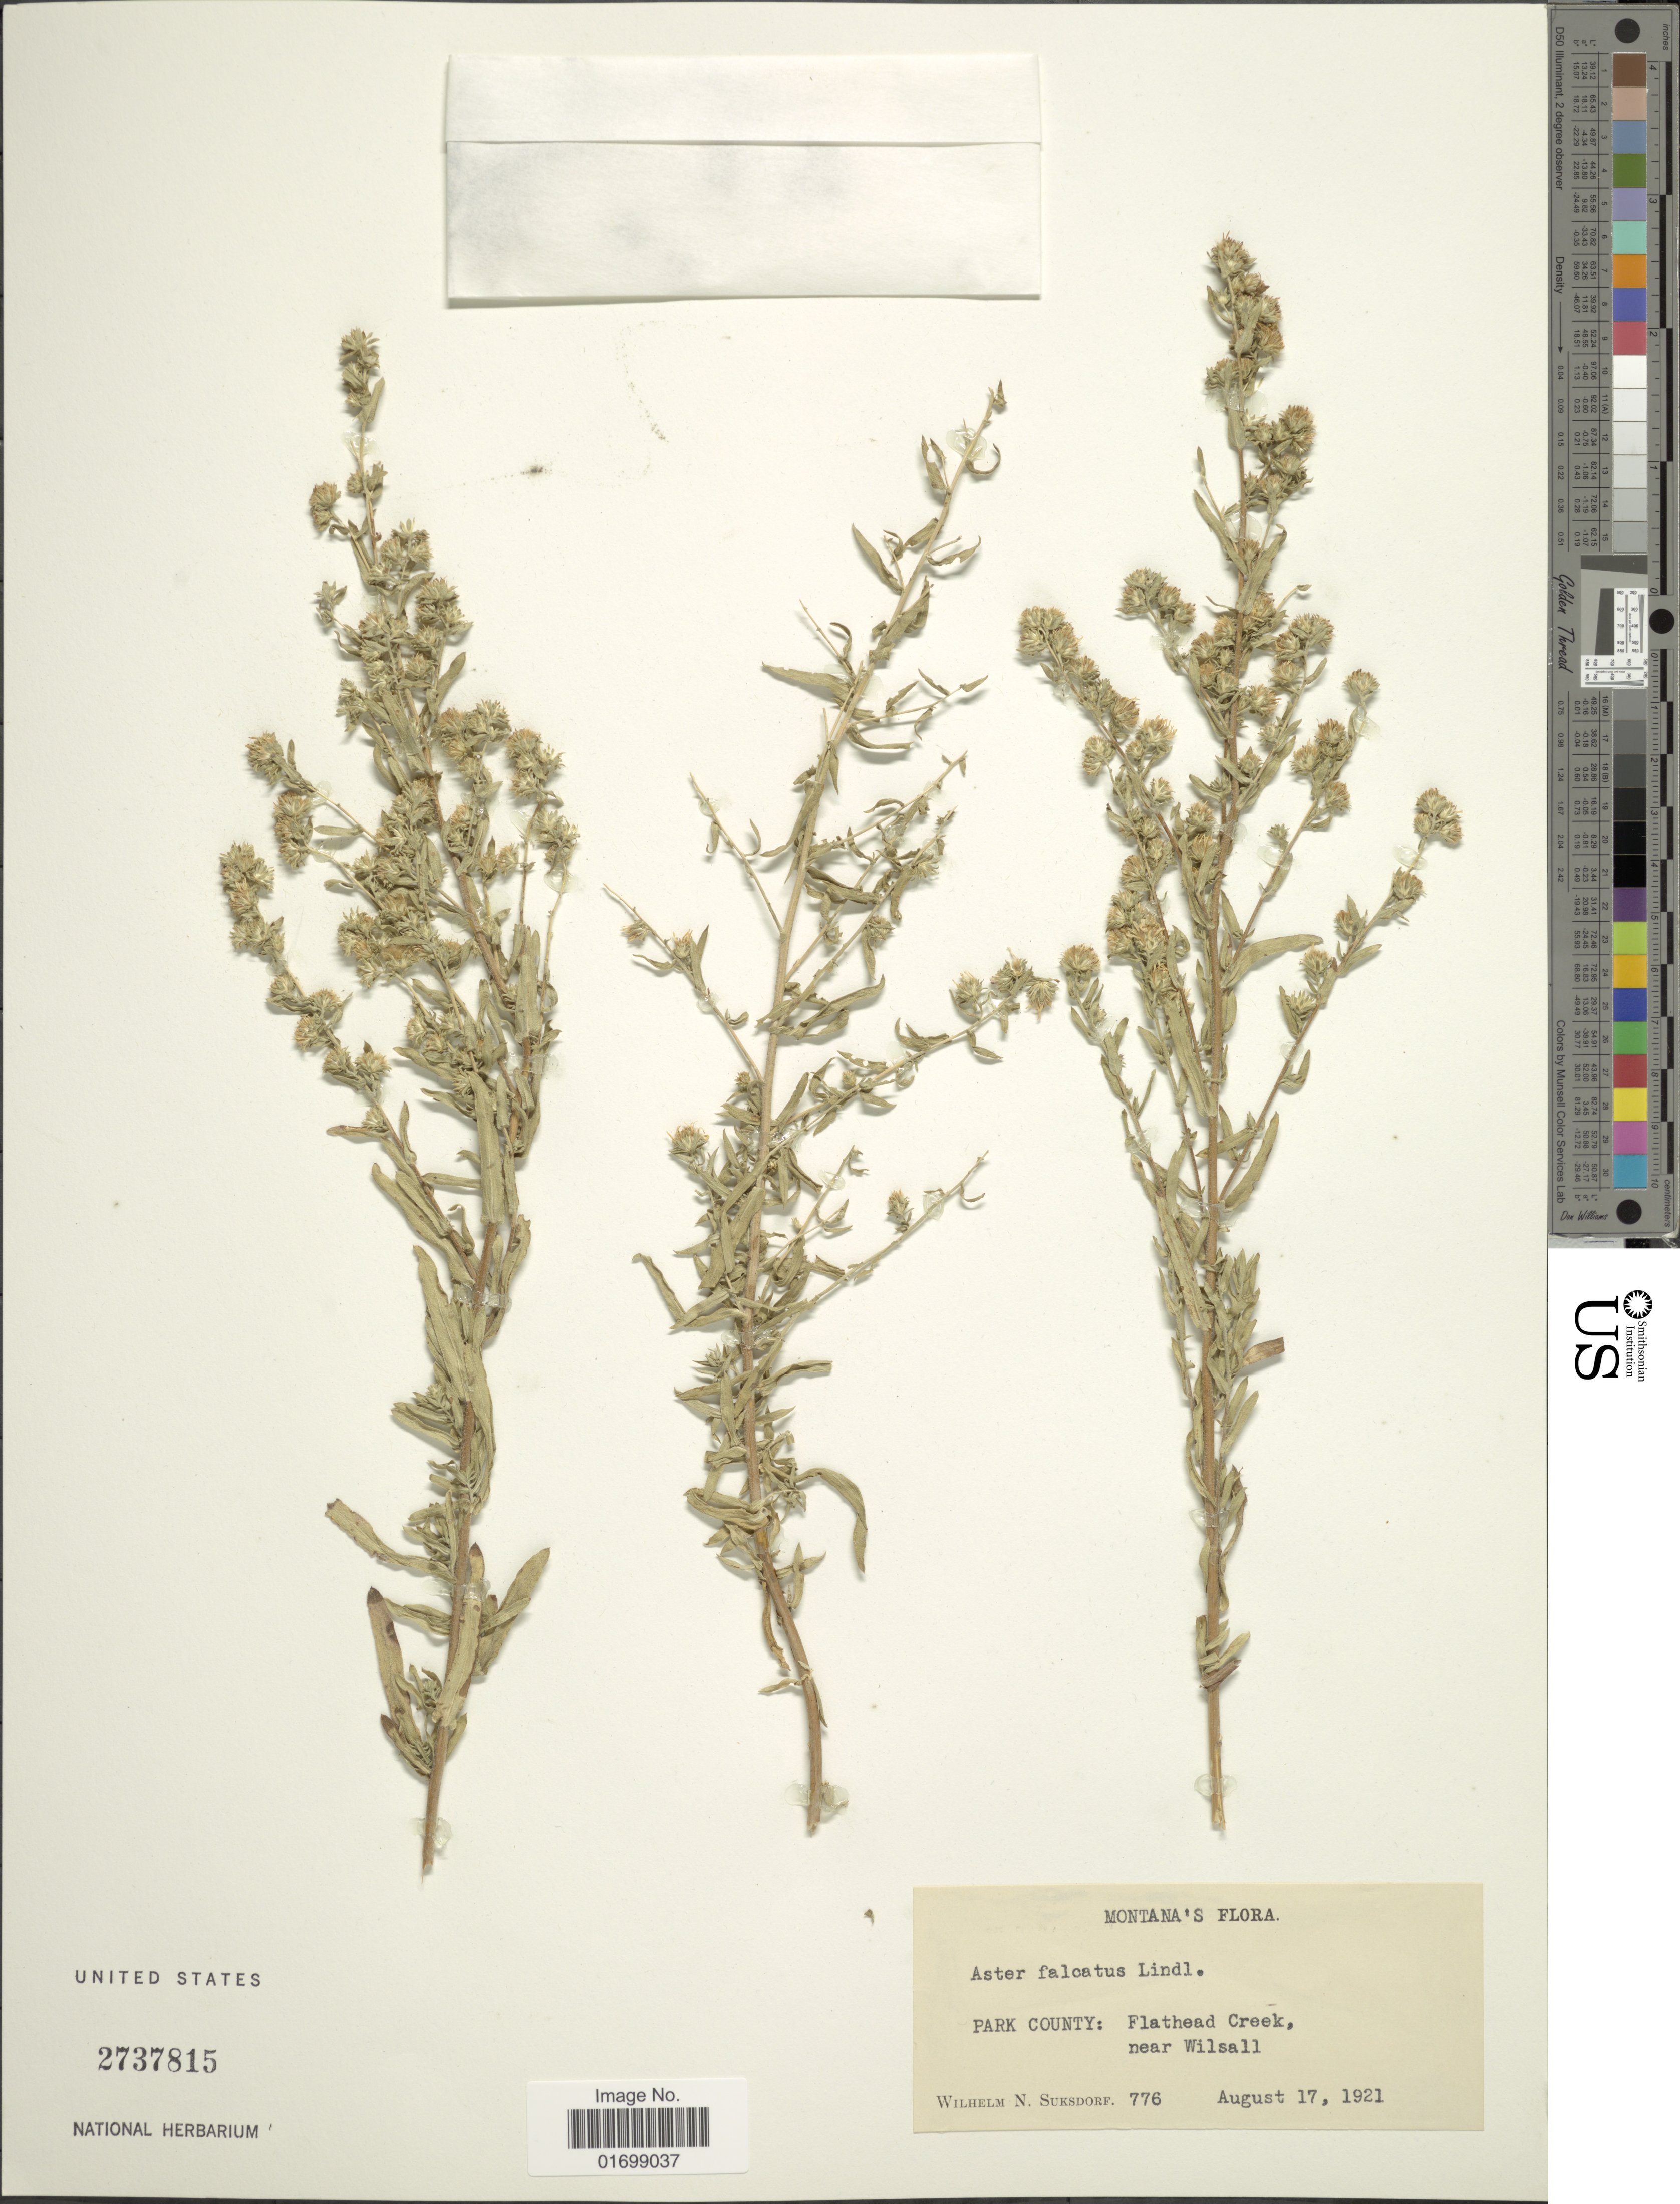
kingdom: Plantae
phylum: Tracheophyta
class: Magnoliopsida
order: Asterales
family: Asteraceae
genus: Symphyotrichum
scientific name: Symphyotrichum falcatum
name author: (Lindl. ex Lindl.) G.L. Nesom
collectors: W. N. Suksdorf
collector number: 776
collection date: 1921-08-17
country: United States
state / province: Montana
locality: Park County: Flathead Creek, near Wilsall.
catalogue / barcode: US 2737815